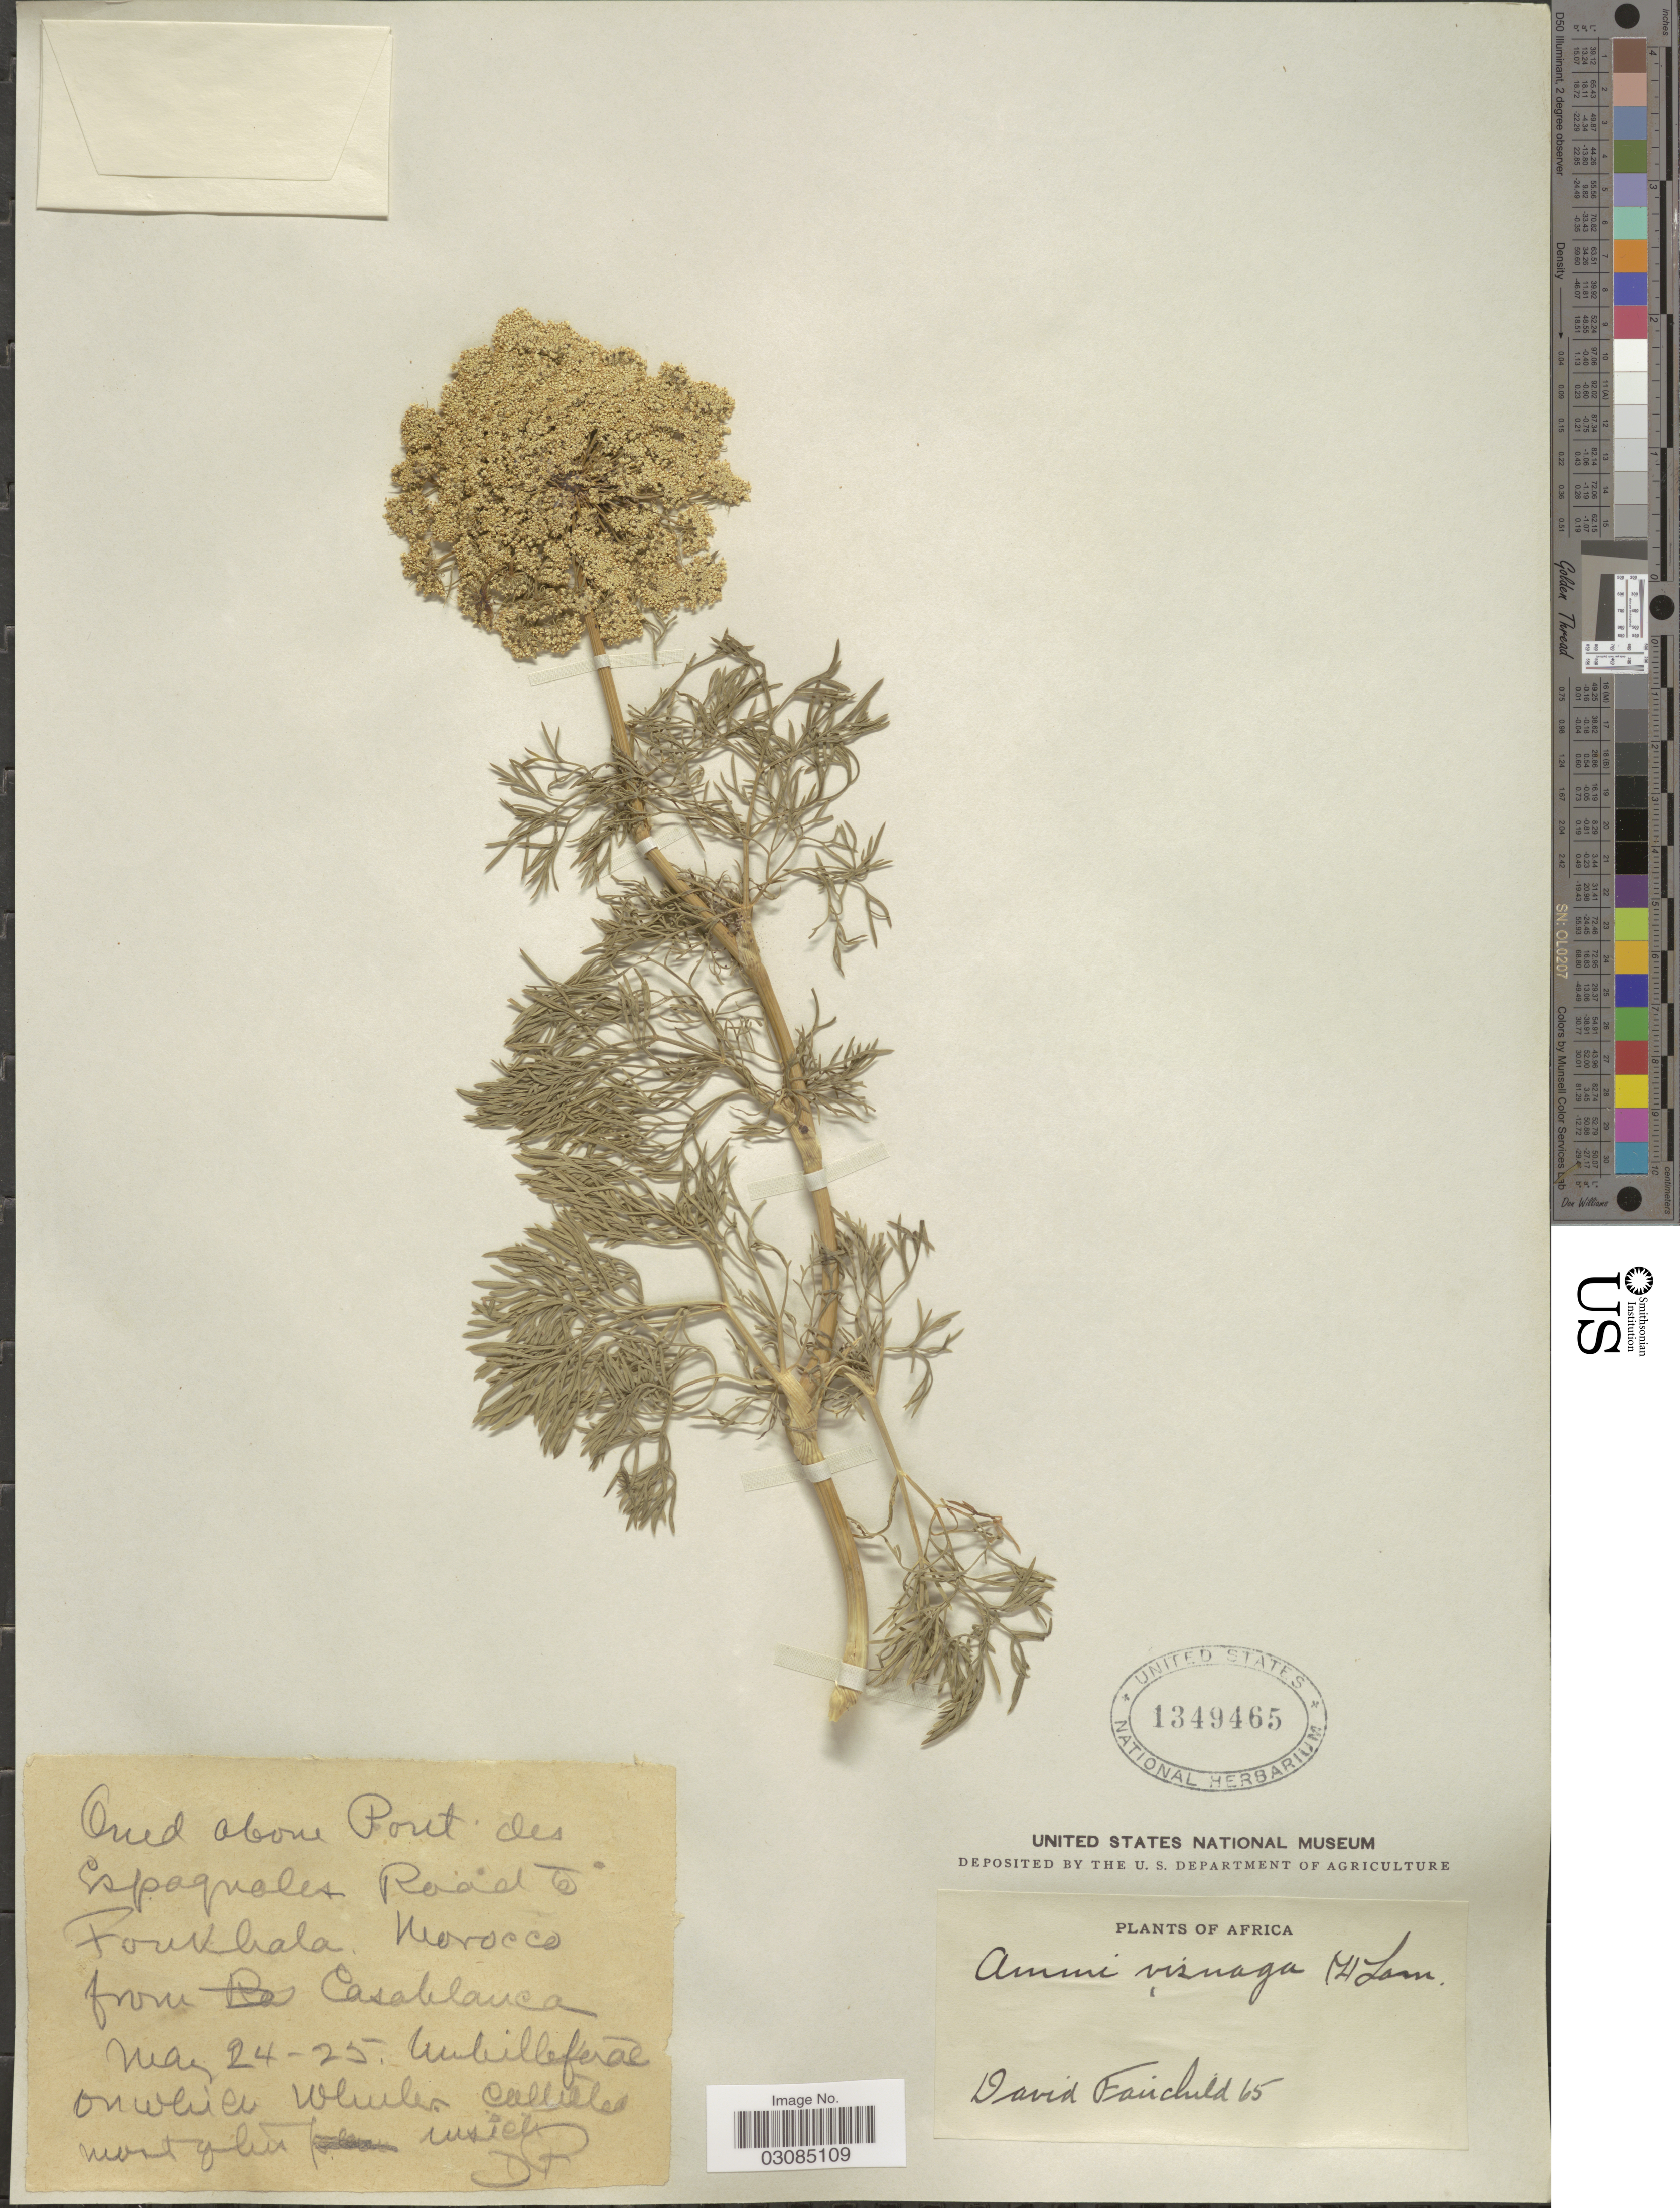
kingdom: Plantae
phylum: Tracheophyta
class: Magnoliopsida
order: Apiales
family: Apiaceae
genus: Ammi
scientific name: Ammi visnaga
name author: (L.) Lam.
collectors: D. Fairchild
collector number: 65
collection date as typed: Transcribed d/m/y: 24/5/25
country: Morocco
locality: [illegible text] above Port des Espagnoles Road to Foukhala Morocco from Casablanca.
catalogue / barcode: US 1349465